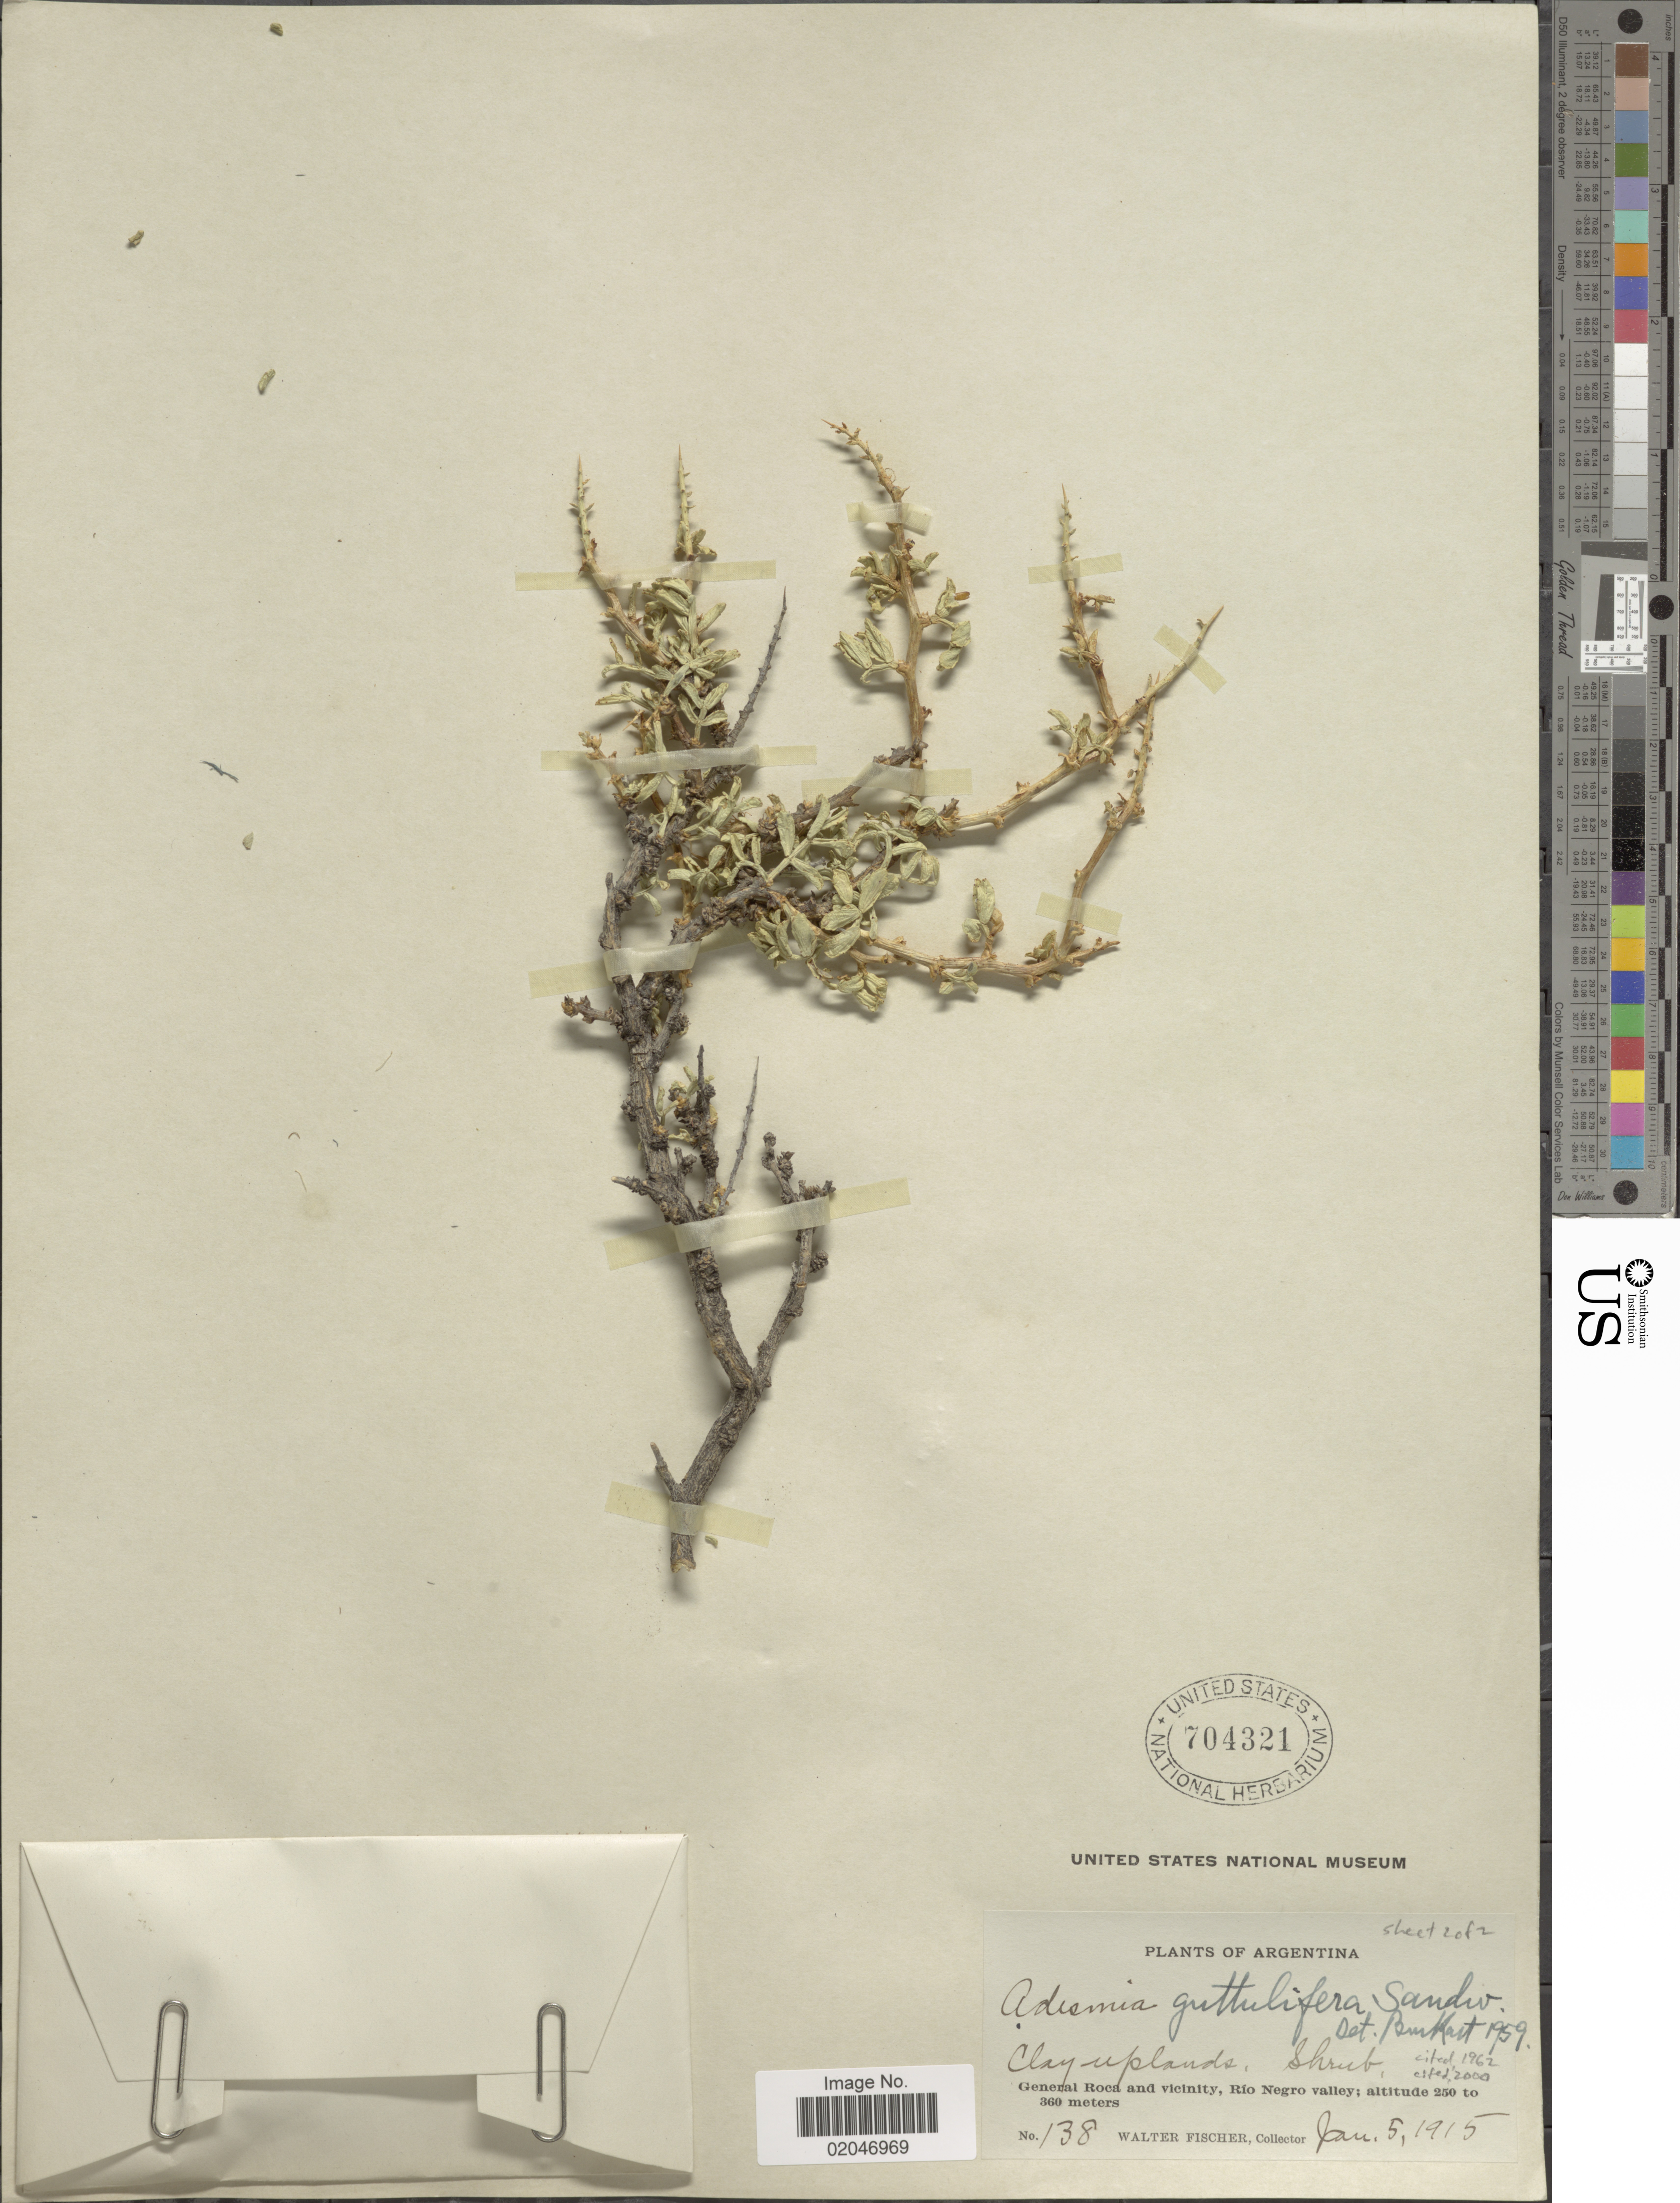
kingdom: Plantae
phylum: Tracheophyta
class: Magnoliopsida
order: Fabales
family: Fabaceae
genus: Adesmia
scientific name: Adesmia guttulifera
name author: Sandwith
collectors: W. Fischer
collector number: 138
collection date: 1915-01-05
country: Argentina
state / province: Rio Negro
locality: Clay uplands, General Roca and vicinity, Rio Negro valley.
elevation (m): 250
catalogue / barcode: US 704321